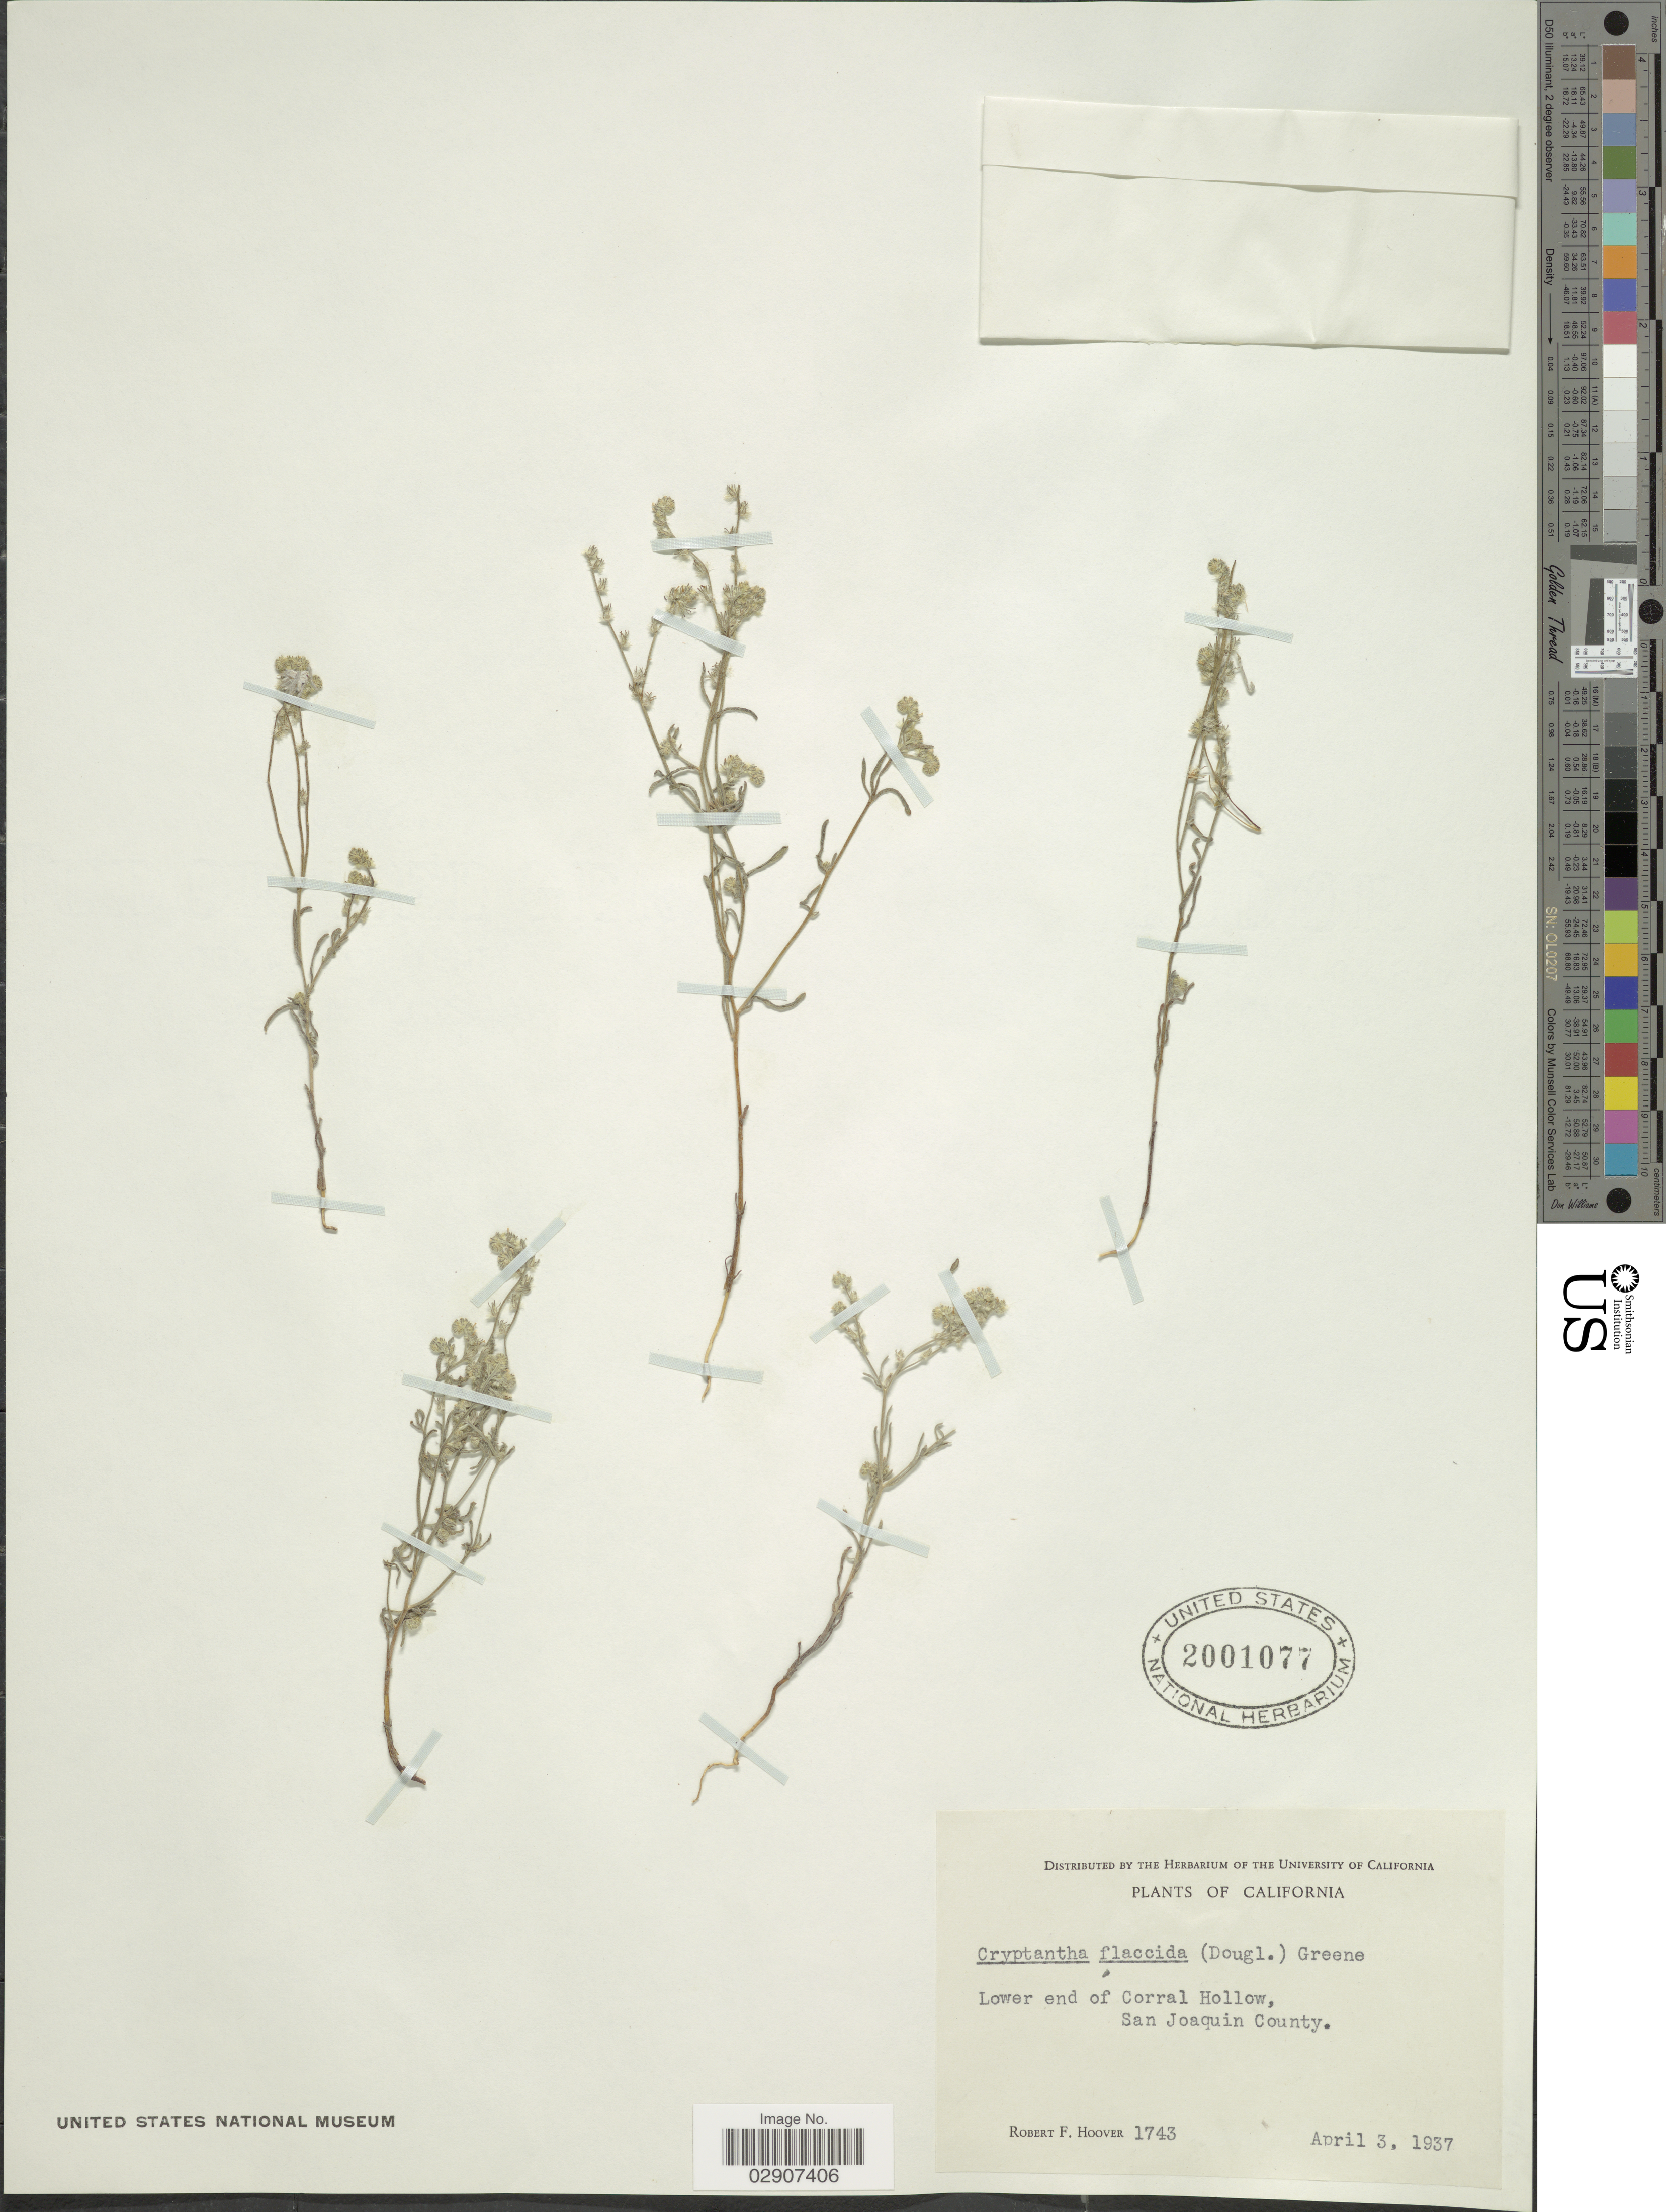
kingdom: Plantae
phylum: Tracheophyta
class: Magnoliopsida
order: Boraginales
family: Boraginaceae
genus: Cryptantha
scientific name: Cryptantha flaccida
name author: (Douglas ex Lehm.) Greene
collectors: R. F. Hoover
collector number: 1743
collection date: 1937-04-03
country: United States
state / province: California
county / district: San Joaquin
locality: Lower end of Corral Hollow, San Joaquin County.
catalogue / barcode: US 2001077